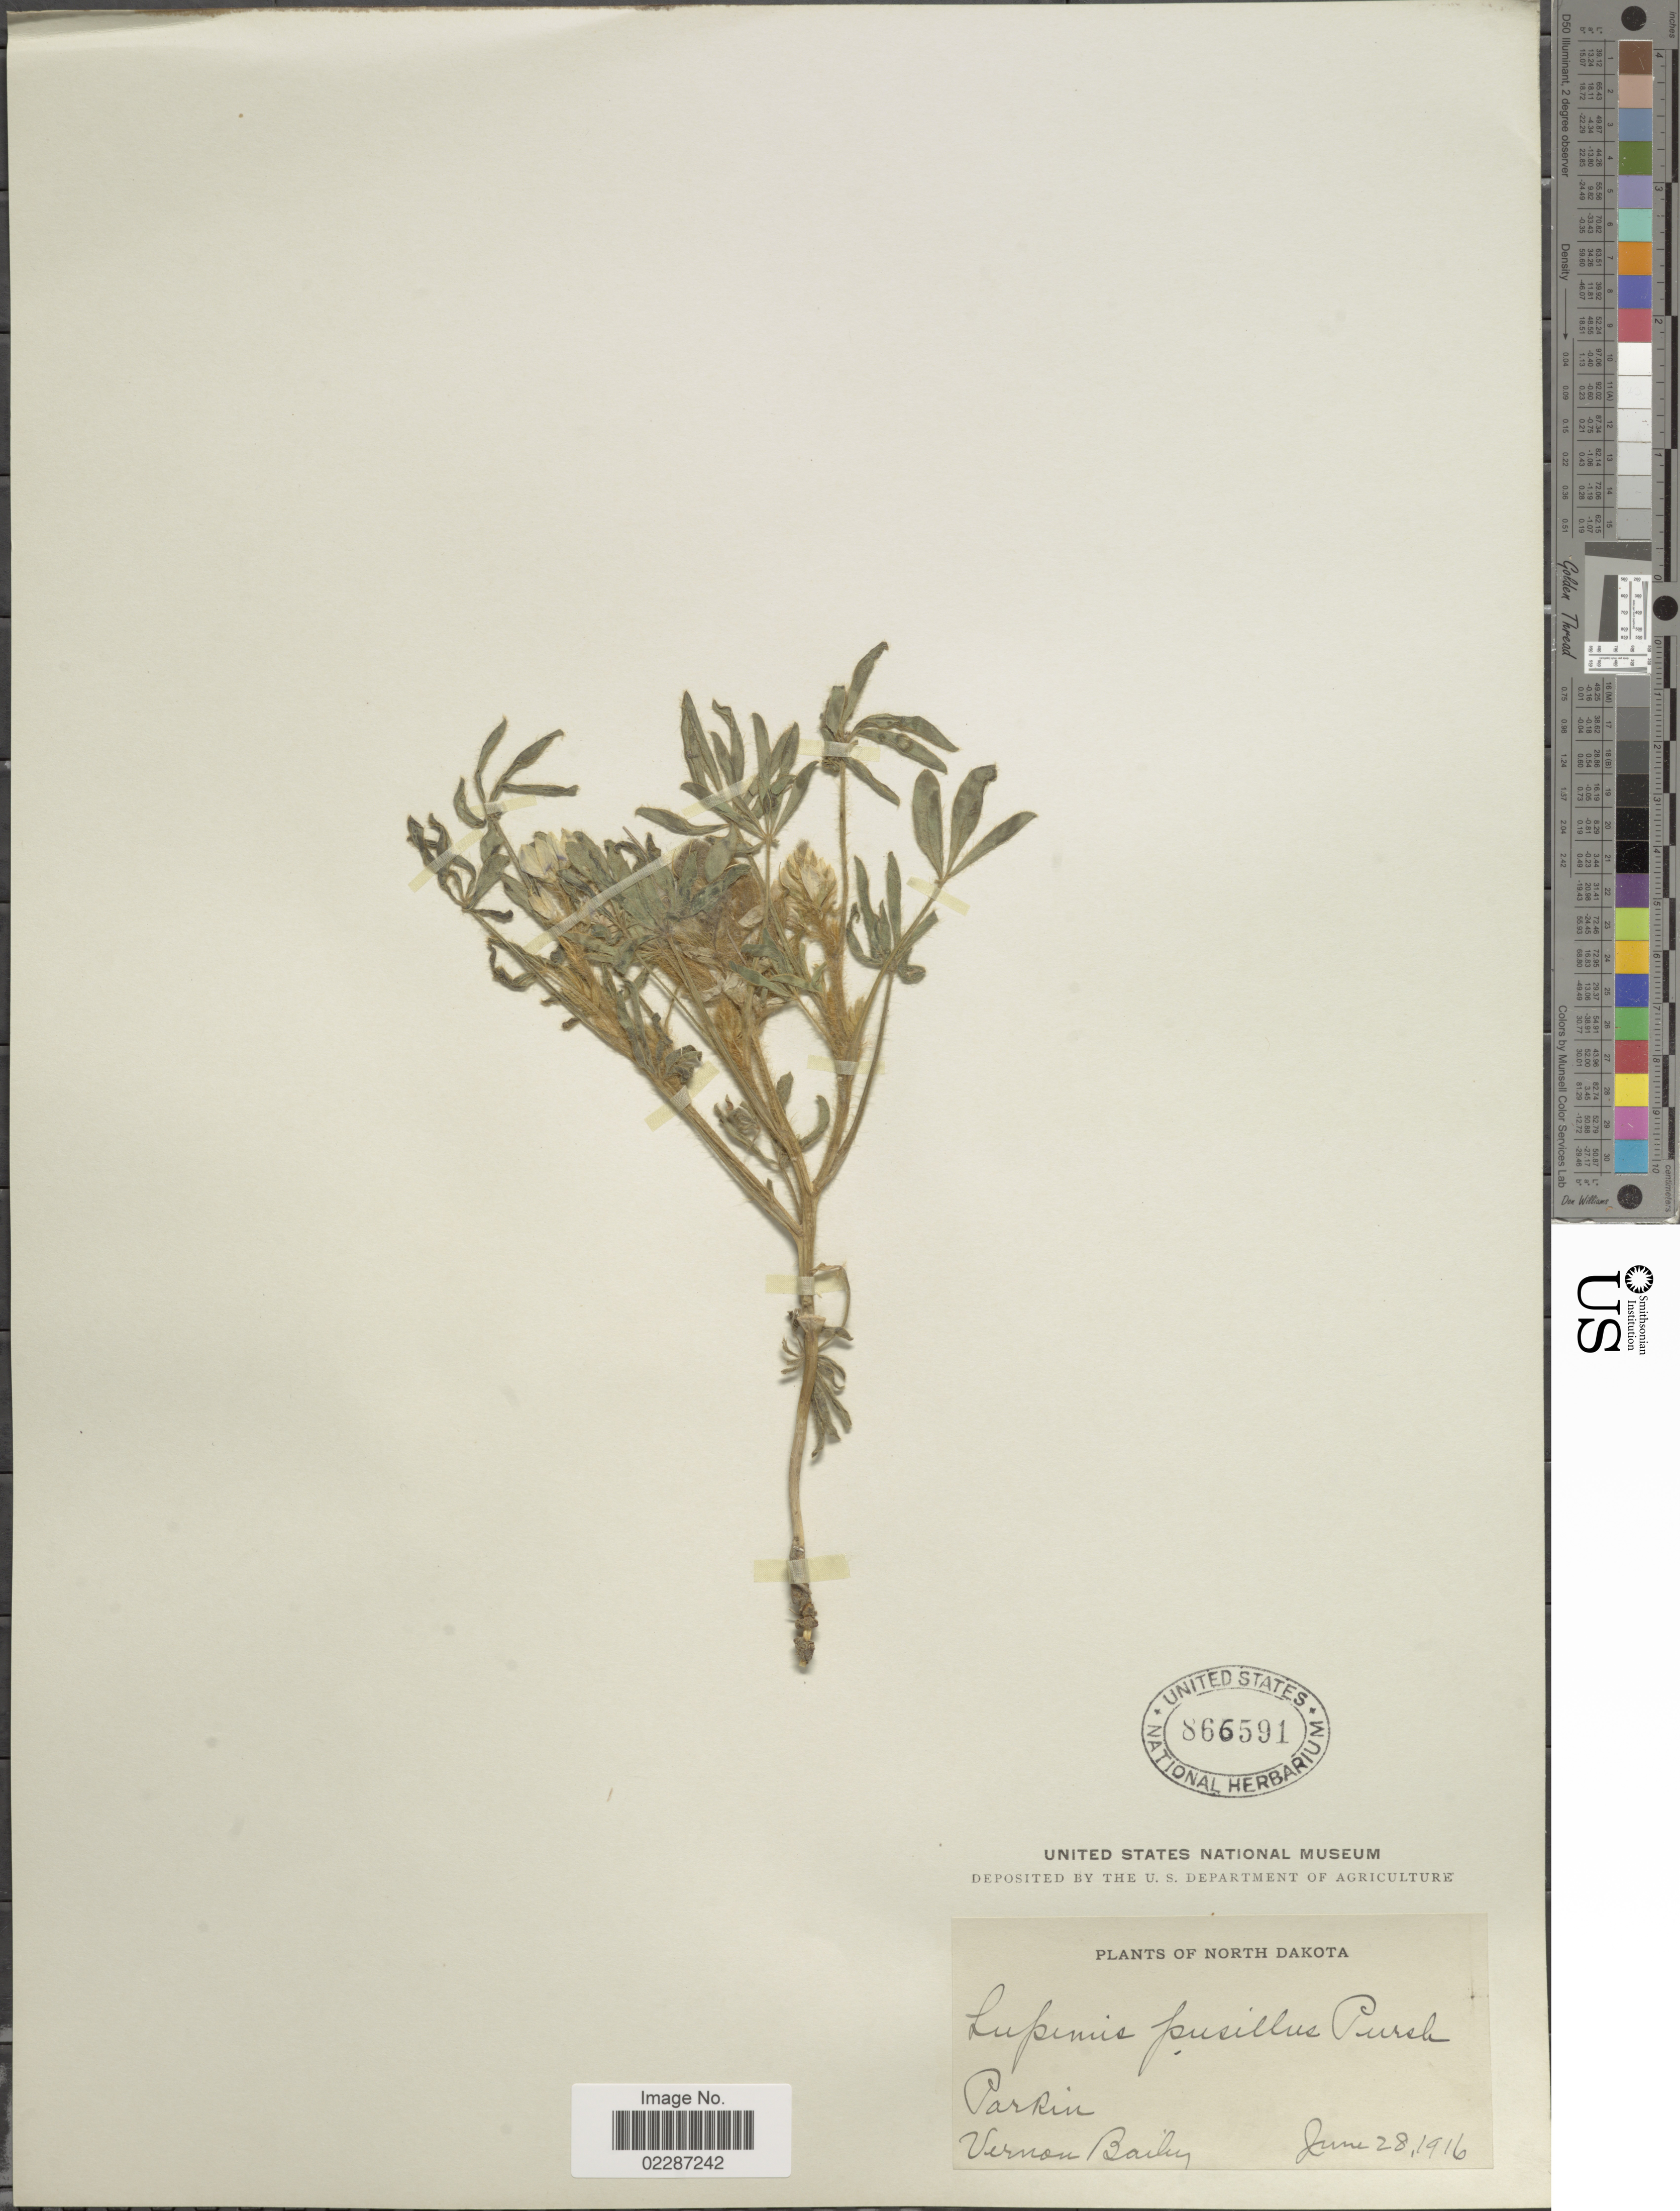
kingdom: Plantae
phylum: Tracheophyta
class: Magnoliopsida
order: Fabales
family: Fabaceae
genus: Lupinus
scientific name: Lupinus pusillus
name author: Pursh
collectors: V. O. Bailey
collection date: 1916-06-28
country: United States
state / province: North Dakota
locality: Parin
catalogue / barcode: US 866591